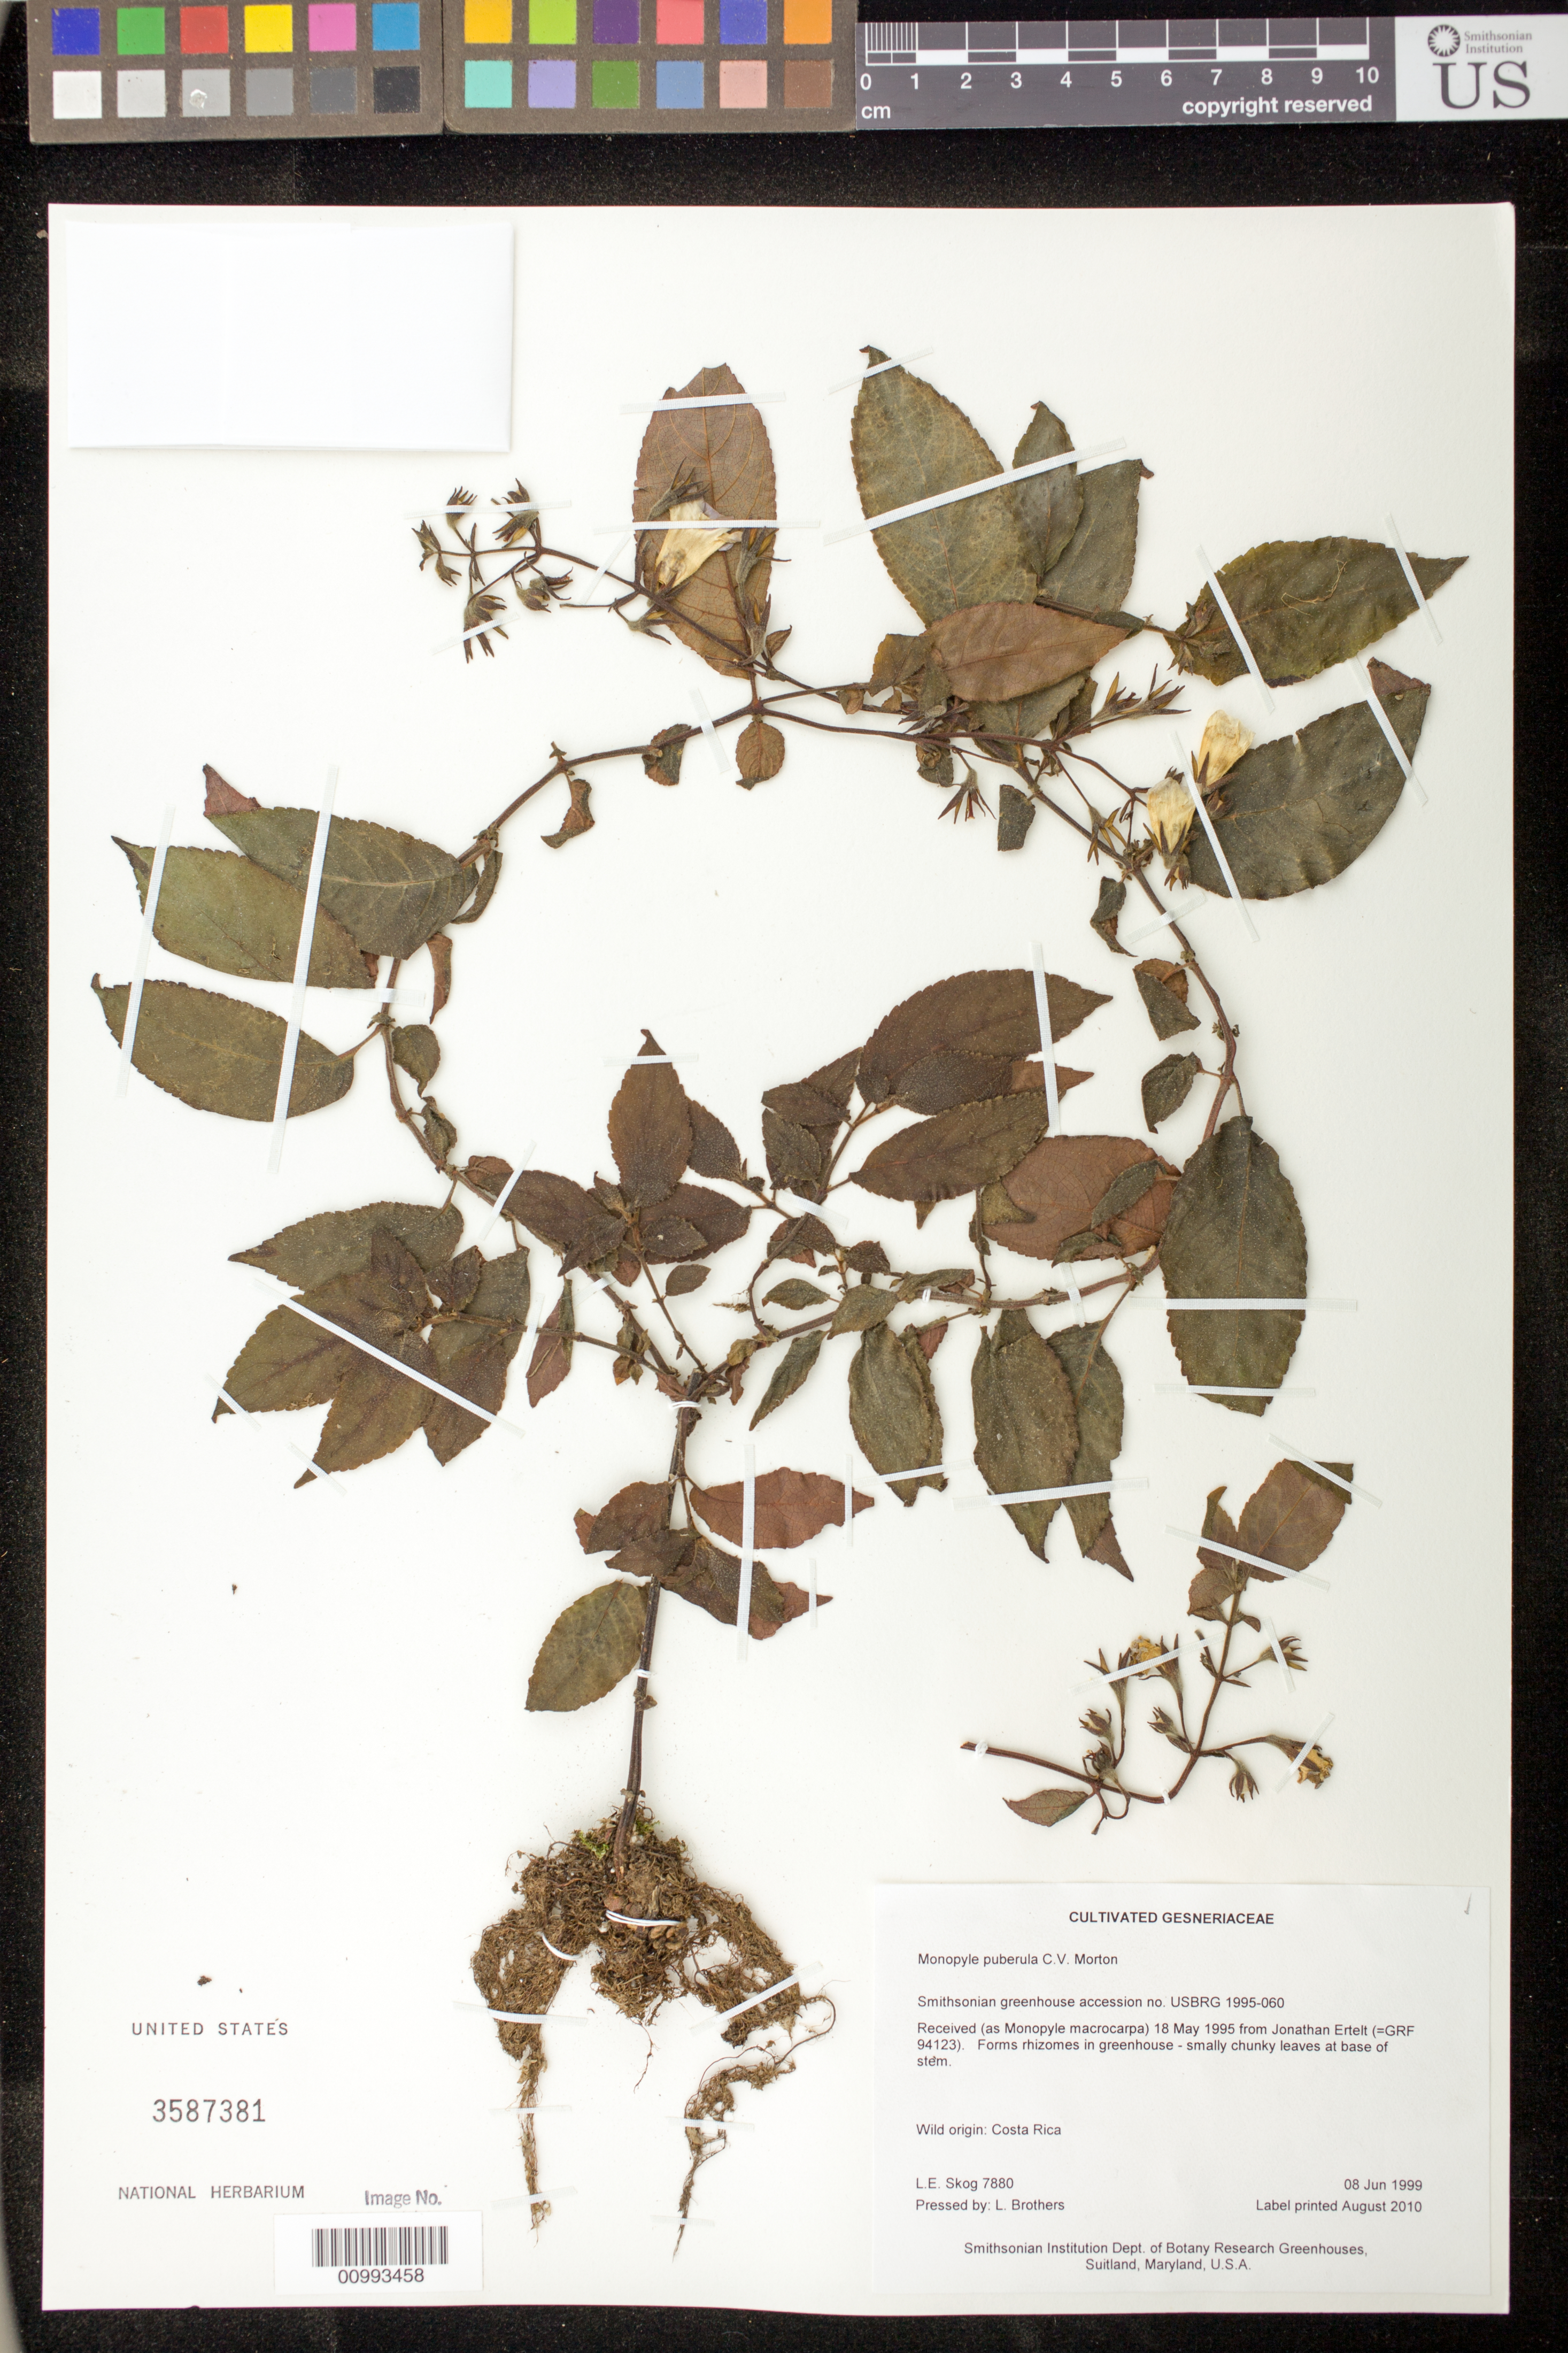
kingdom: Plantae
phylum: Tracheophyta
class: Magnoliopsida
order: Lamiales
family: Gesneriaceae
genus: Monopyle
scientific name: Monopyle puberula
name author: C.V. Morton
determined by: Boggan, J. K., (US), NMNH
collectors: L. E. Skog & L. Brothers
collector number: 7880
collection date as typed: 08 Jun 1999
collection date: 1999-06-08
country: Costa Rica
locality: Smithsonian Institution Dept. of Botany Research Greenhouses, Suitland, Maryland, U.S.A.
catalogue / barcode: US 3587381